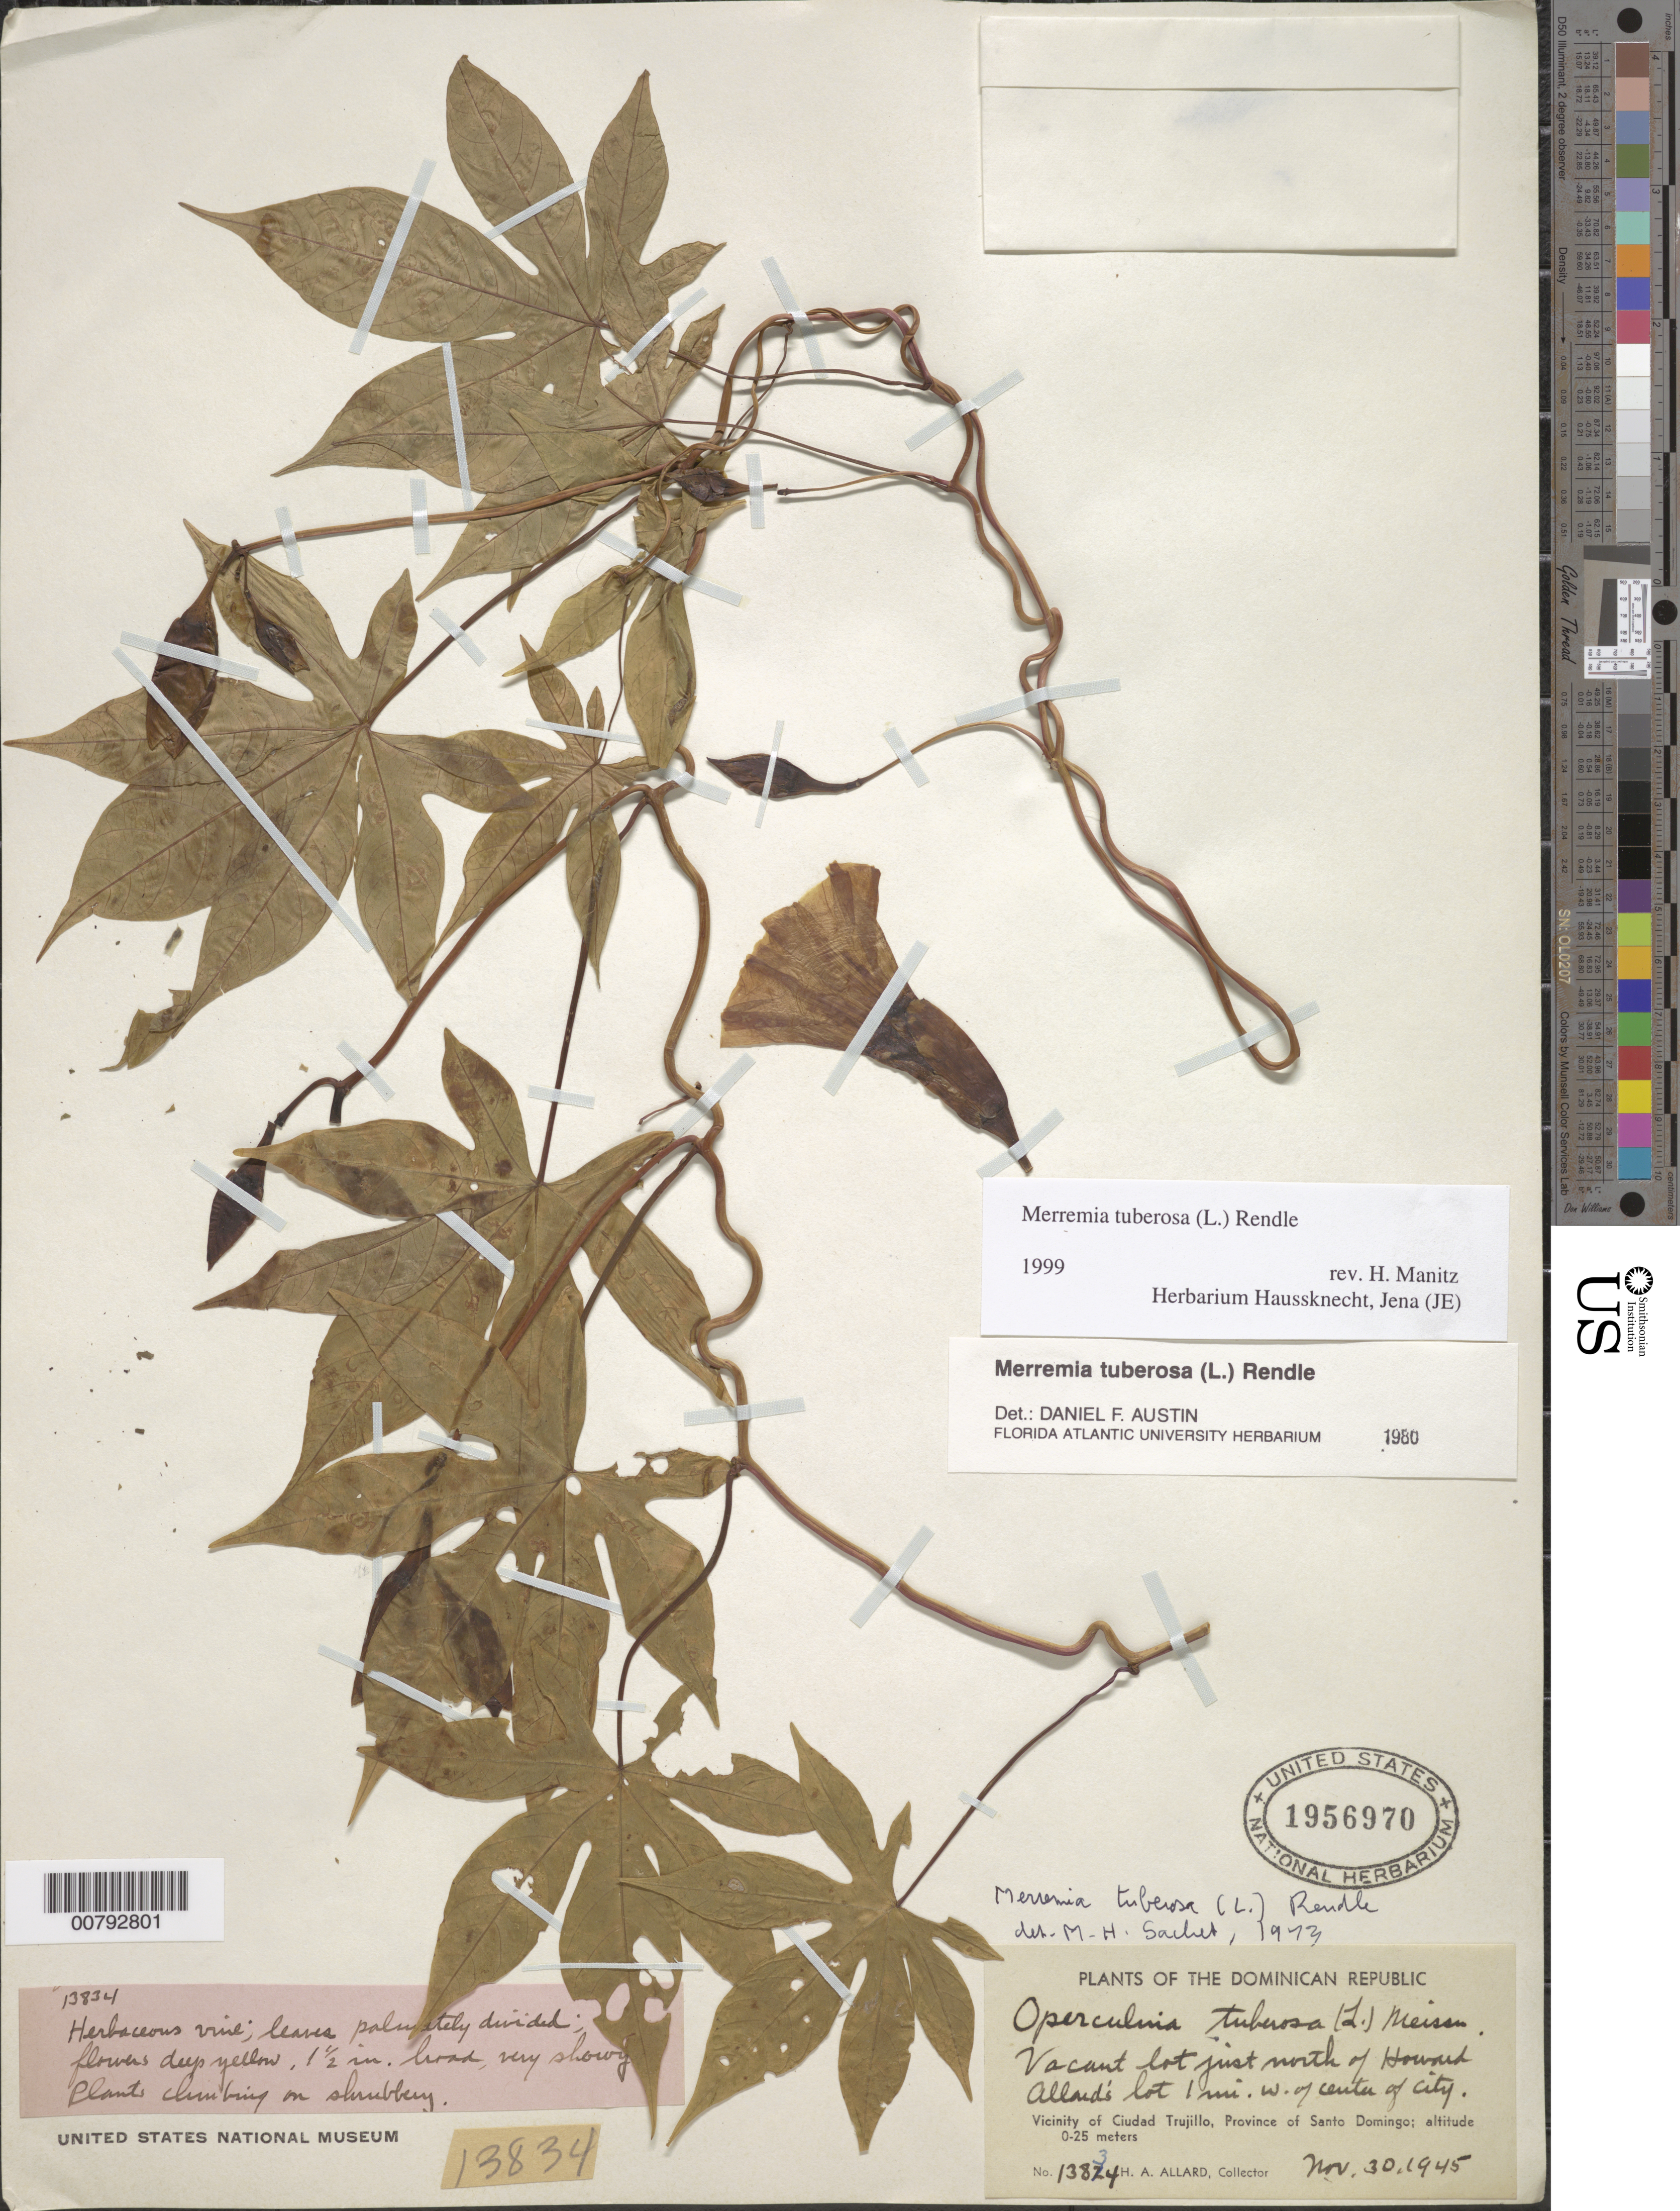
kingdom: Plantae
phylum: Tracheophyta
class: Magnoliopsida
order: Solanales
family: Convolvulaceae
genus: Distimake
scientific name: Distimake tuberosus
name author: (L.) A. R. Simões & Staples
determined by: Strong, Mark T., (BOT), Smithsonian Institution - National Museum of Natural History (UNITED STATES)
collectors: H. A. Allard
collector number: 13834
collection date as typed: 30 Nov 1945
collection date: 1945-11-30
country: Dominican Republic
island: Hispaniola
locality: Province of Santo Domingo, vicinity of Ciudad Trujillo, vacant lot just north of Howard Allard's lot one mile W. of center of city.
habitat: Vacant lot.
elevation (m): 0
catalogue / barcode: US 1956970